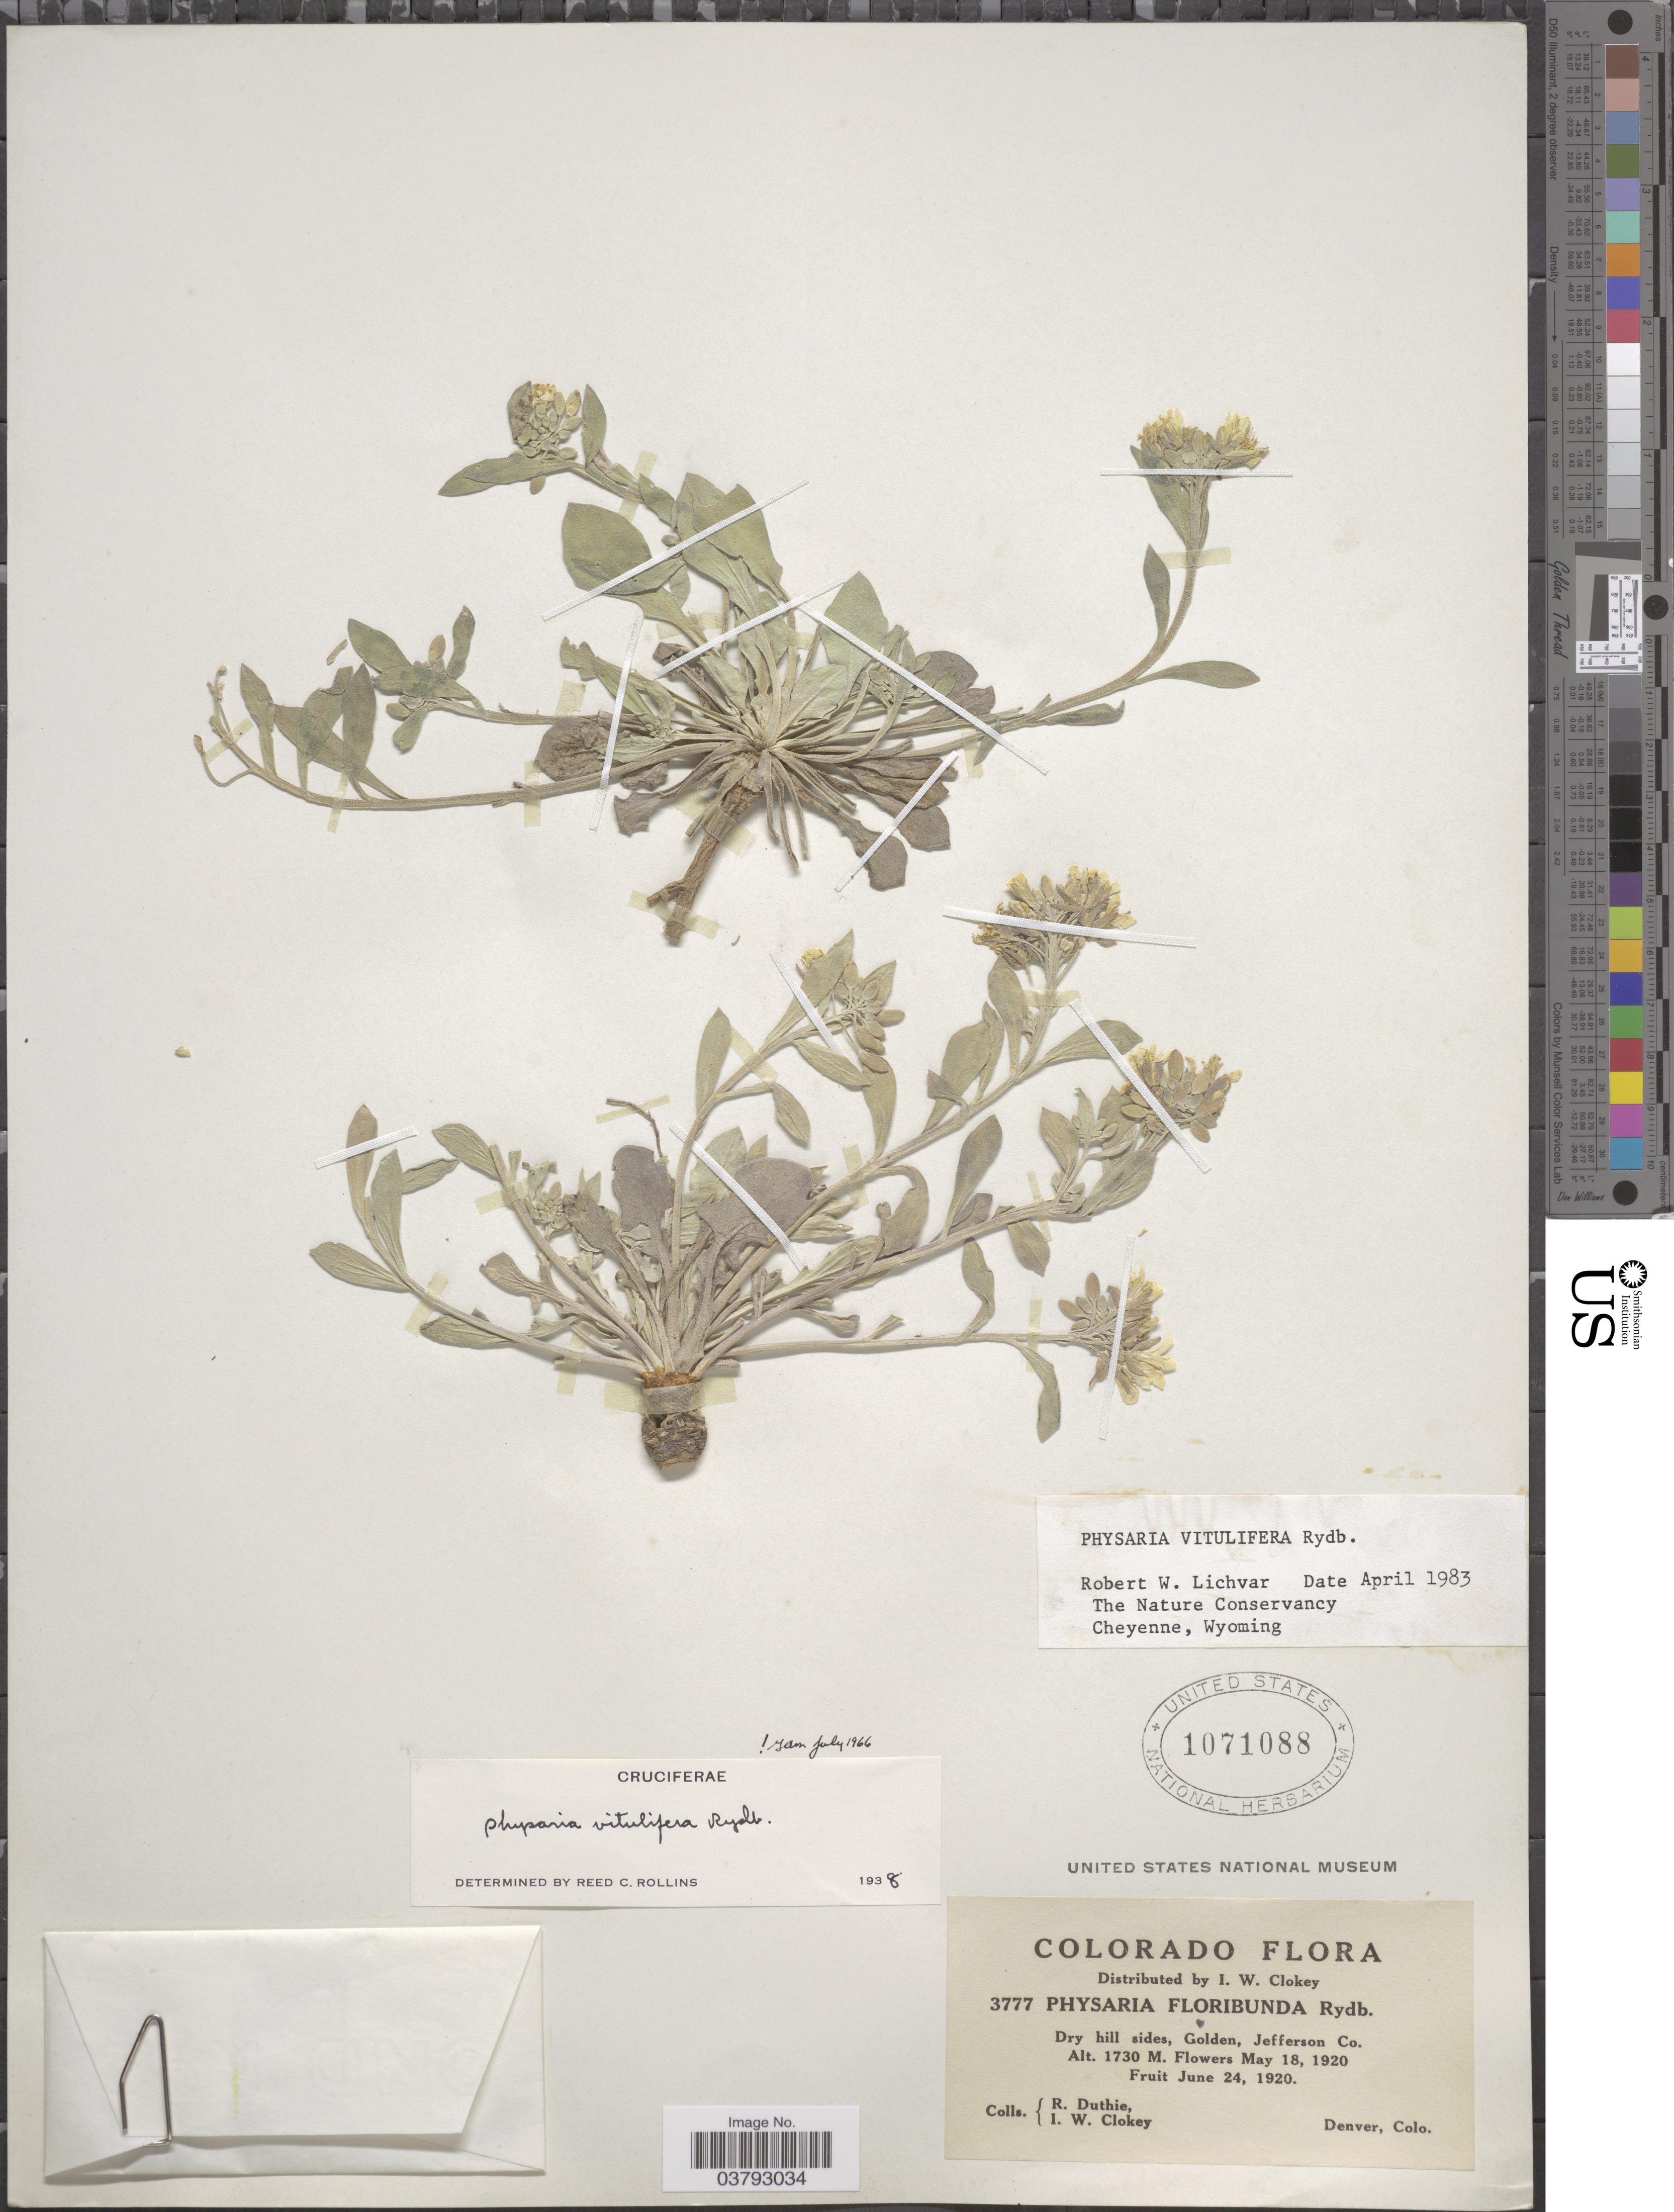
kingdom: Plantae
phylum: Tracheophyta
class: Magnoliopsida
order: Brassicales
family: Brassicaceae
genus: Physaria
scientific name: Physaria vitulifera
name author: Rydb.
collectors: R. Duthie & I. W. Clokey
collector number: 3777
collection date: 1920-05-18/1920-06-24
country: United States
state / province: Colorado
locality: Dry hill side, Golden, Jefferson Co.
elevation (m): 1730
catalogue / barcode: US 1071088